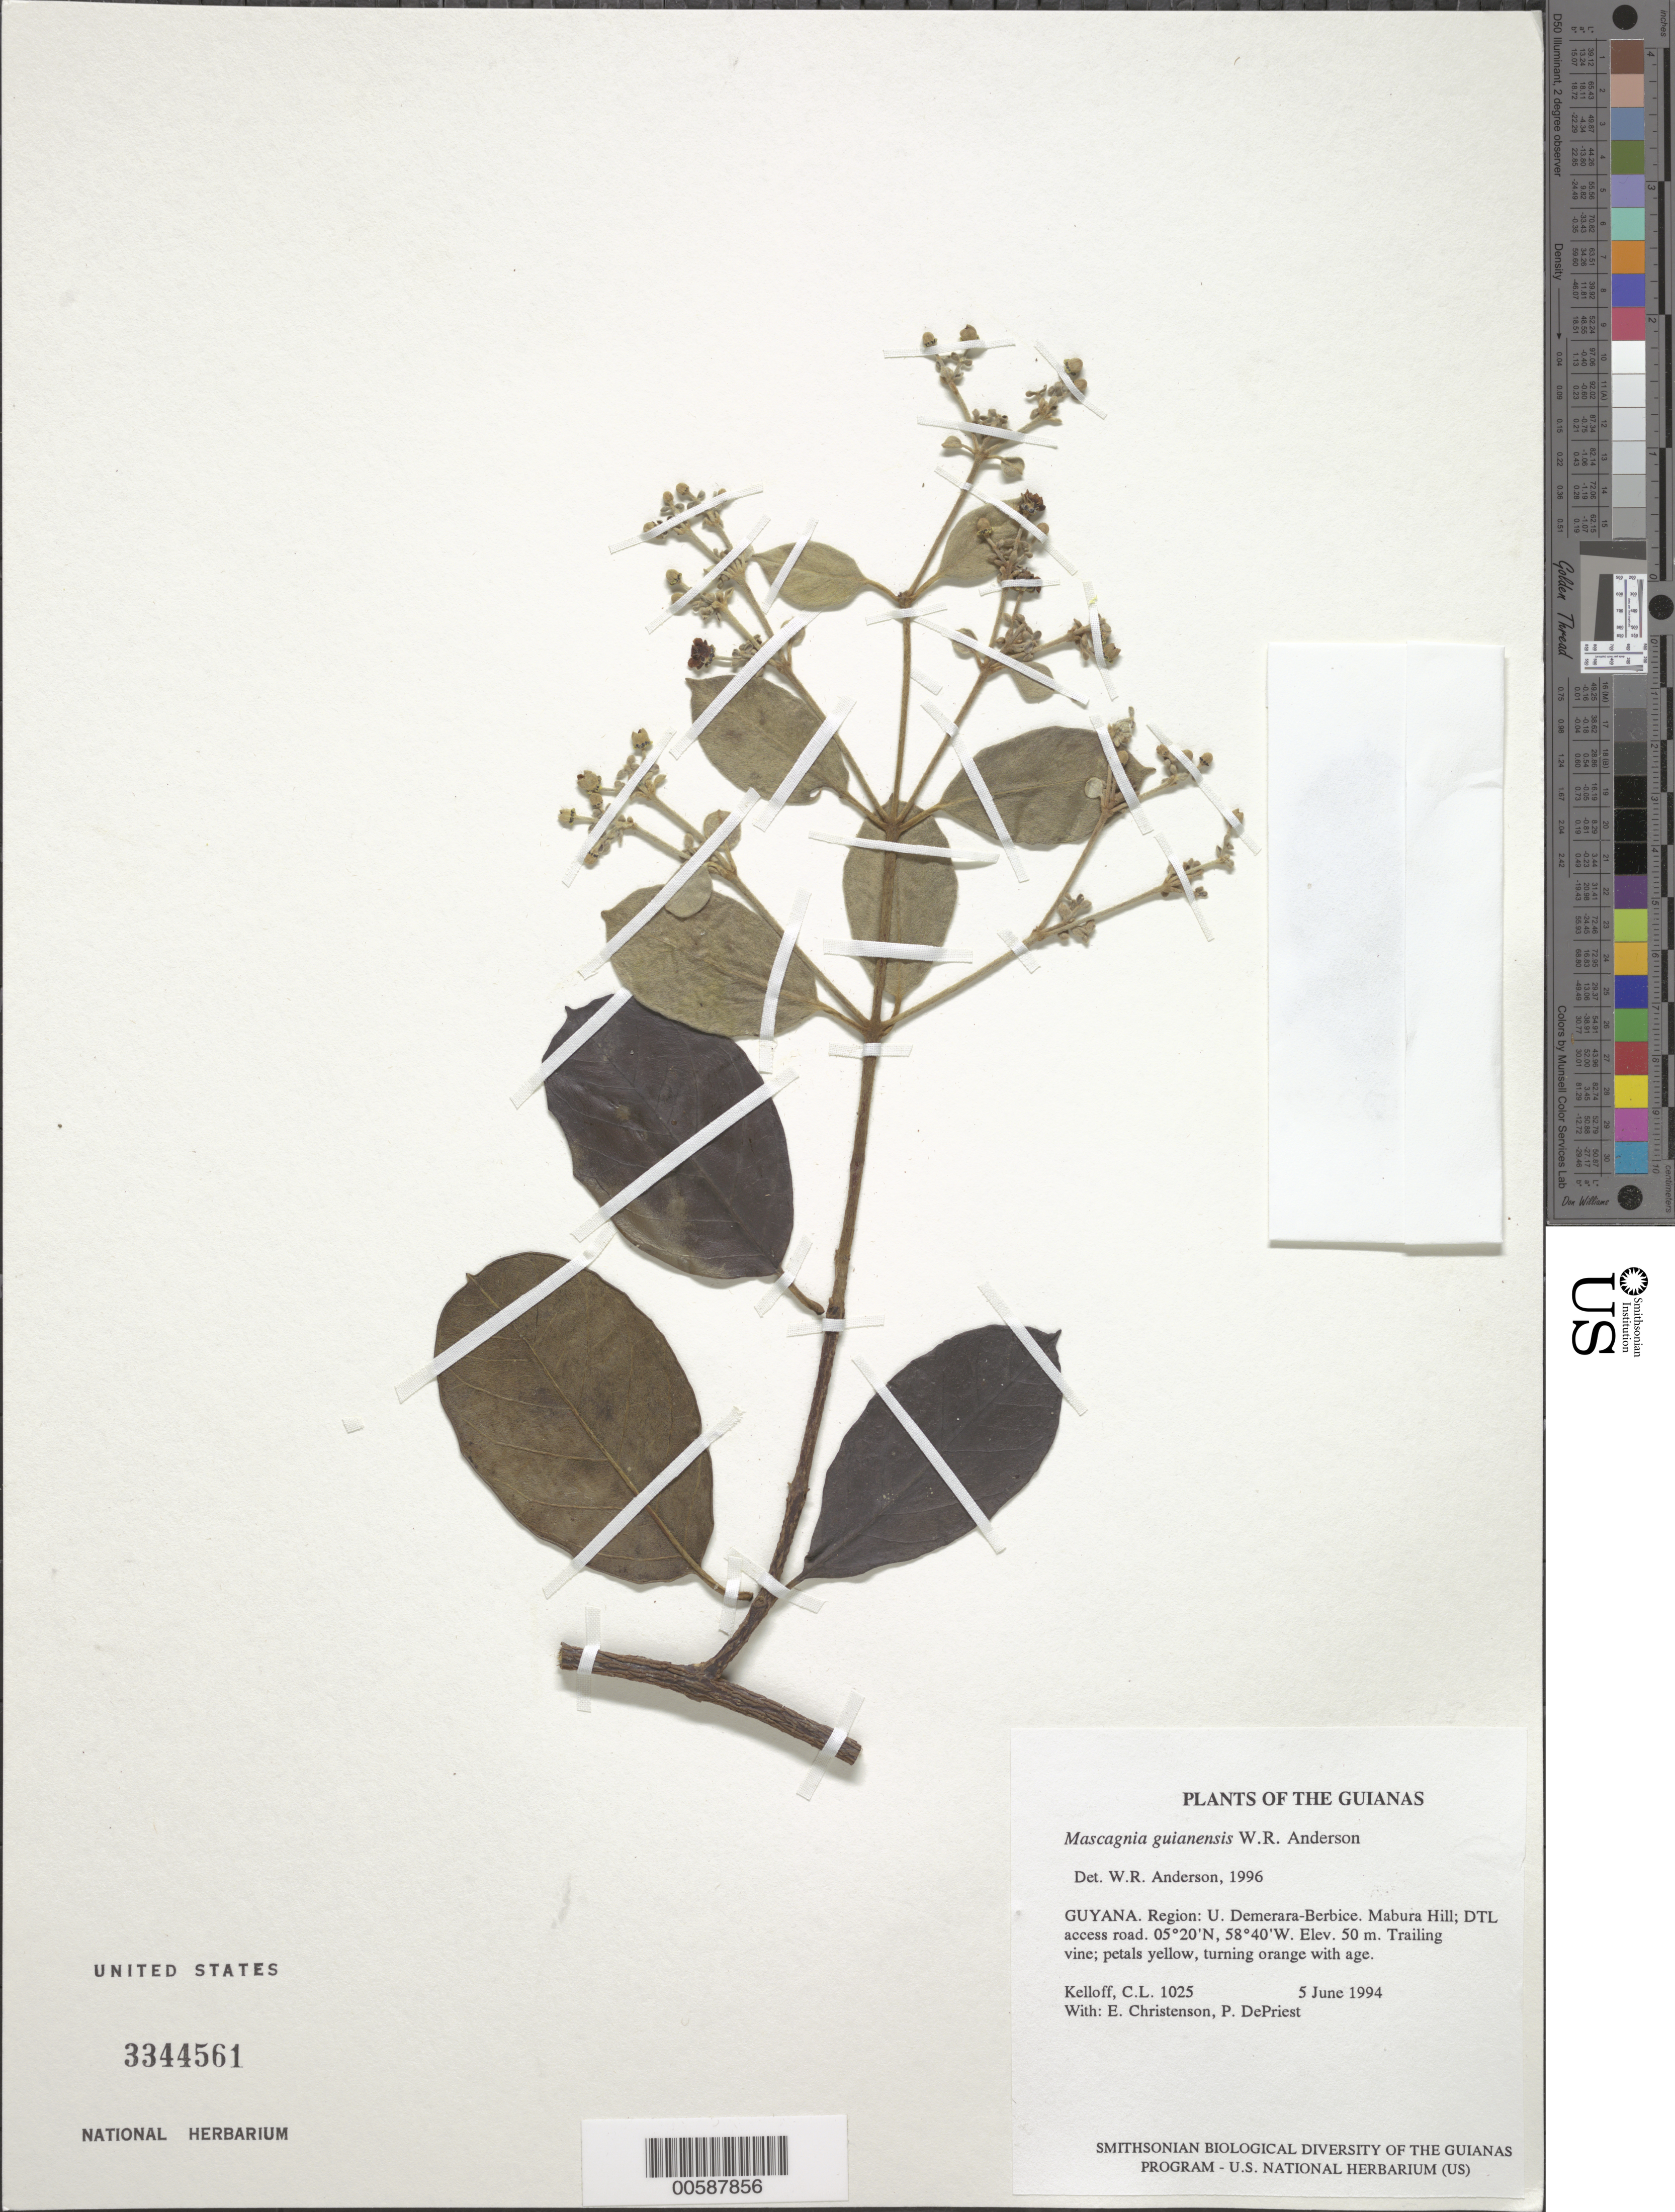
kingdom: Plantae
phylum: Tracheophyta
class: Magnoliopsida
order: Malpighiales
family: Malpighiaceae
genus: Mascagnia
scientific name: Mascagnia guianensis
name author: W.R. Anderson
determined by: Anderson, W. R., (MICH), University of Michigan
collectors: C. L. Kelloff, E. A. Christenson & P. DePriest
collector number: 1025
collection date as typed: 5 June 1994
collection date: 1994-06-05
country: Guyana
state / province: U. Demerara-Berbice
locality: Mabura Hill; DTL access road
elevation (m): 50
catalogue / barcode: US 3344561